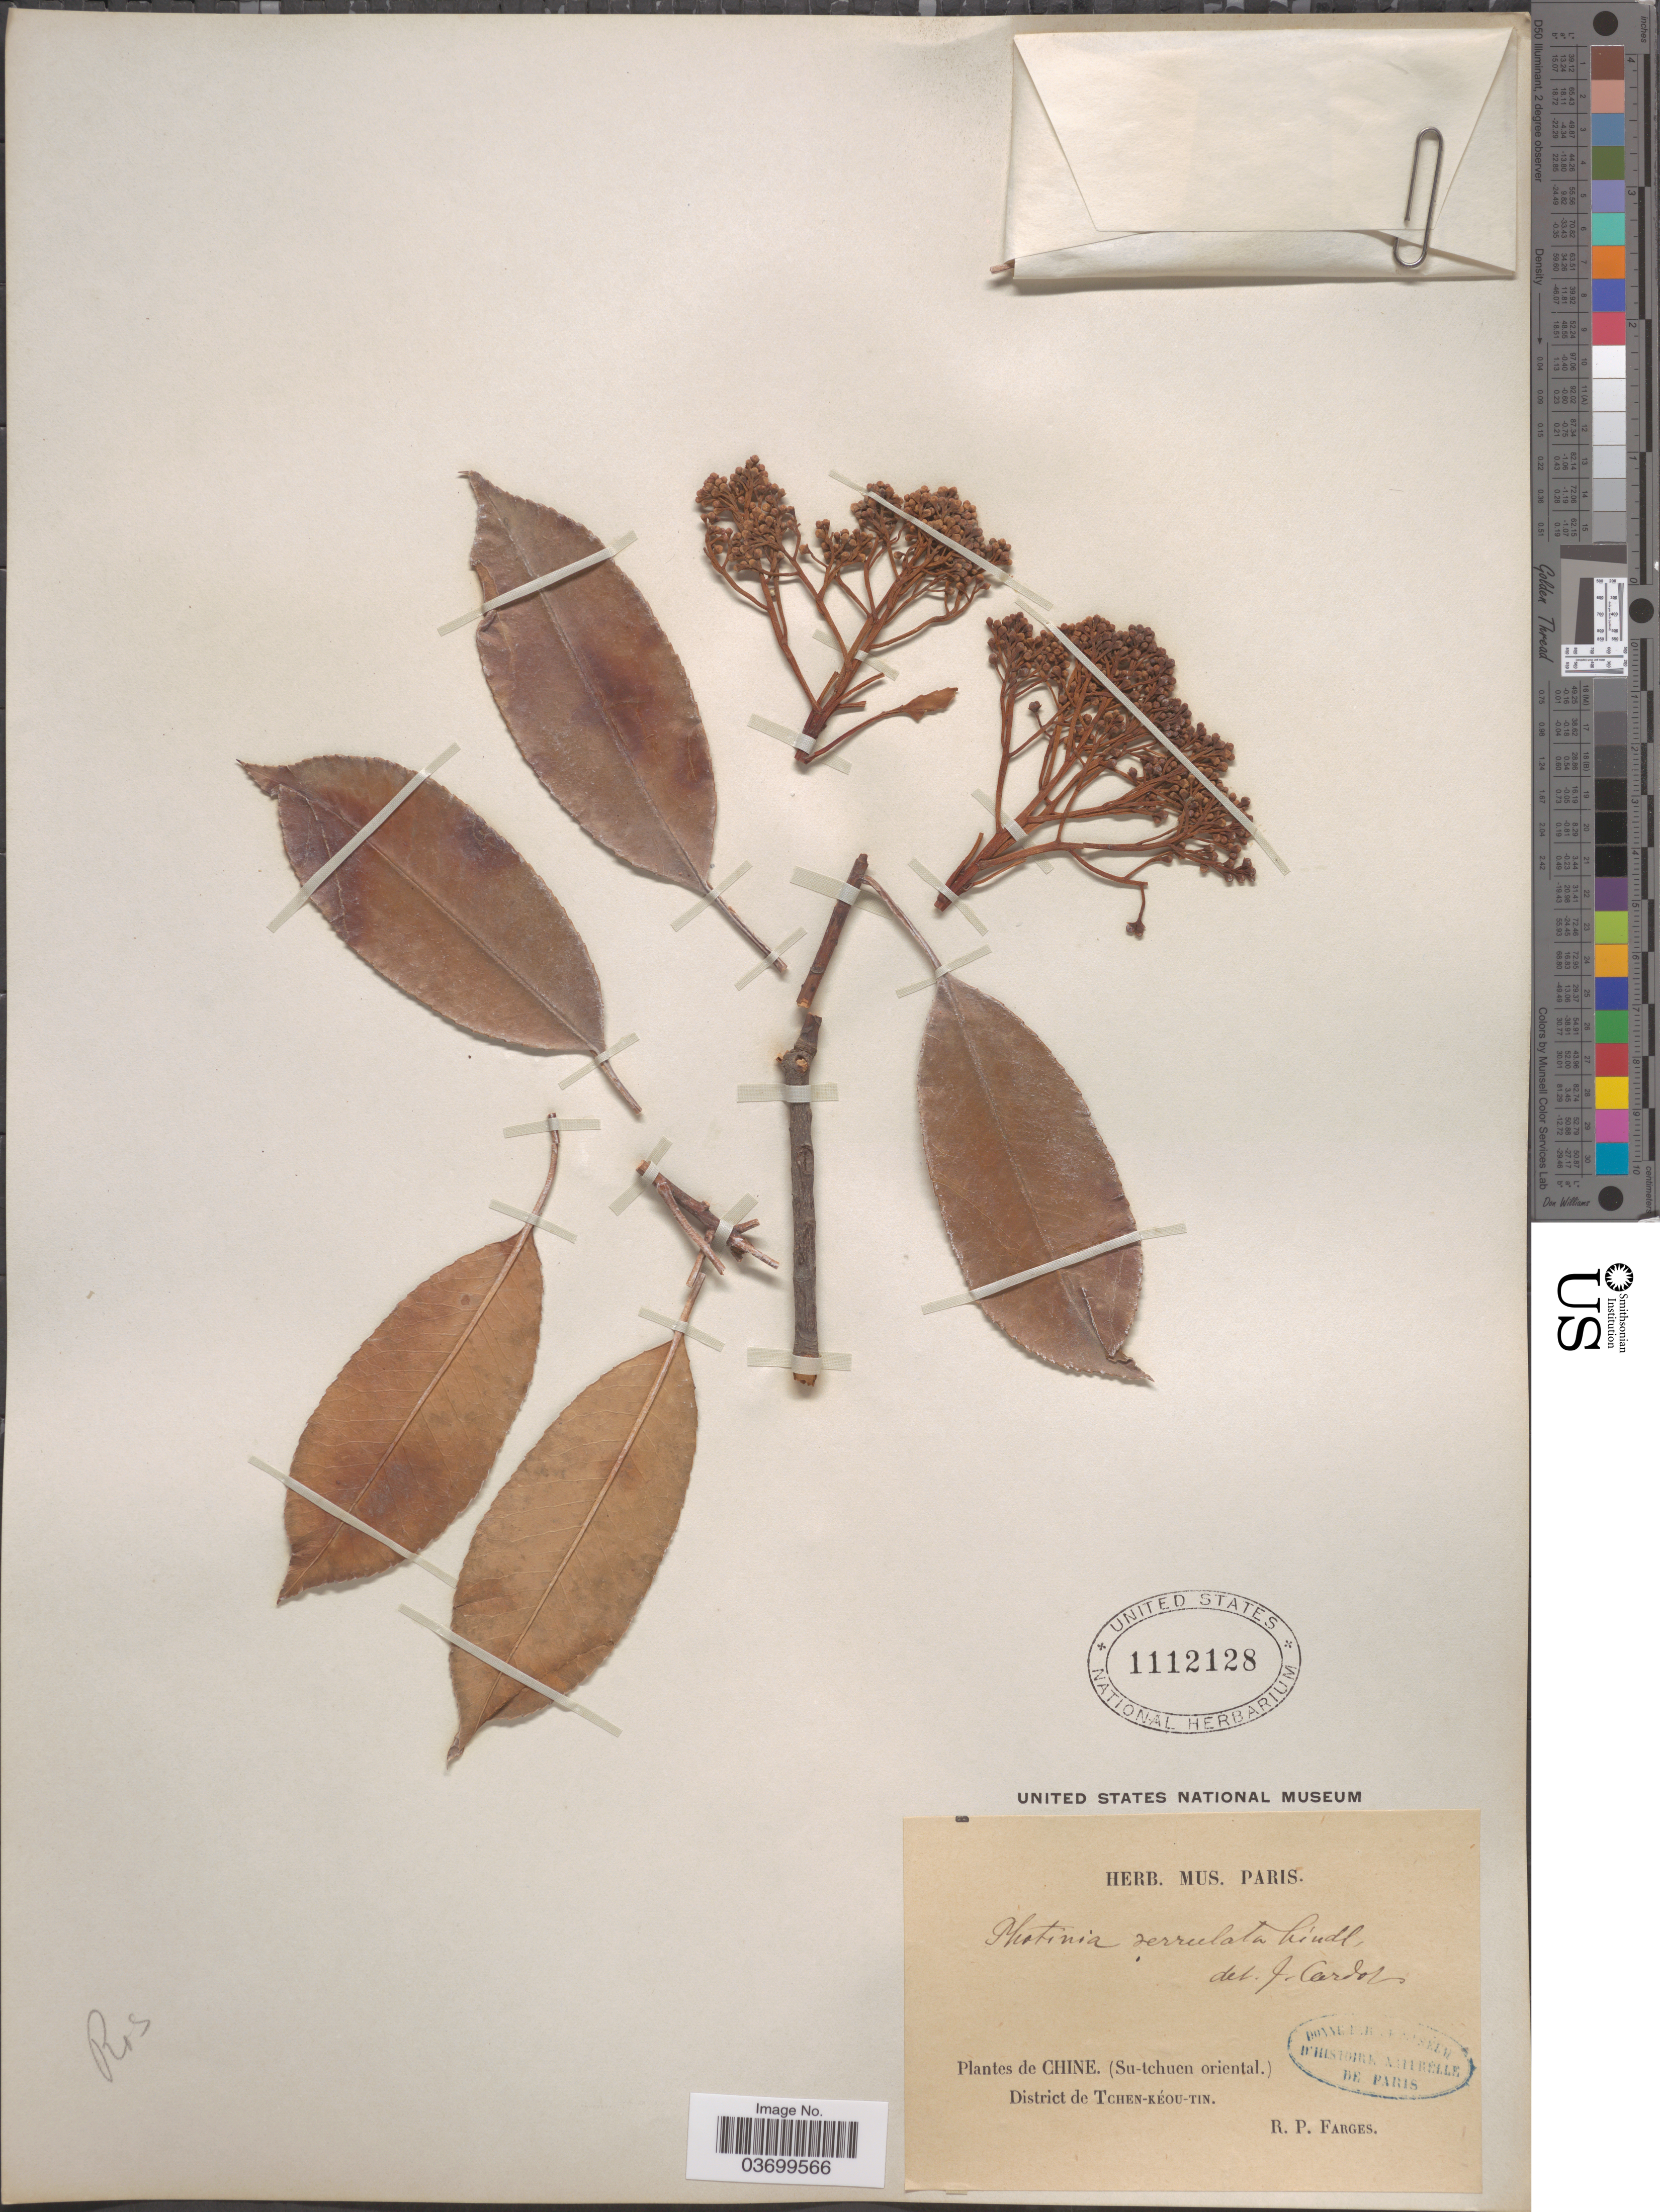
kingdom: Plantae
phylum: Tracheophyta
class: Magnoliopsida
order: Rosales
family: Rosaceae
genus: Photinia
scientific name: Photinia serrulata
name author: Franch. & Sav.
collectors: R. Farges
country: China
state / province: Sichuan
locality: (Su-tchuen oriental.). District de Tchen-Kéou-Tin.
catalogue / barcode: US 1112128